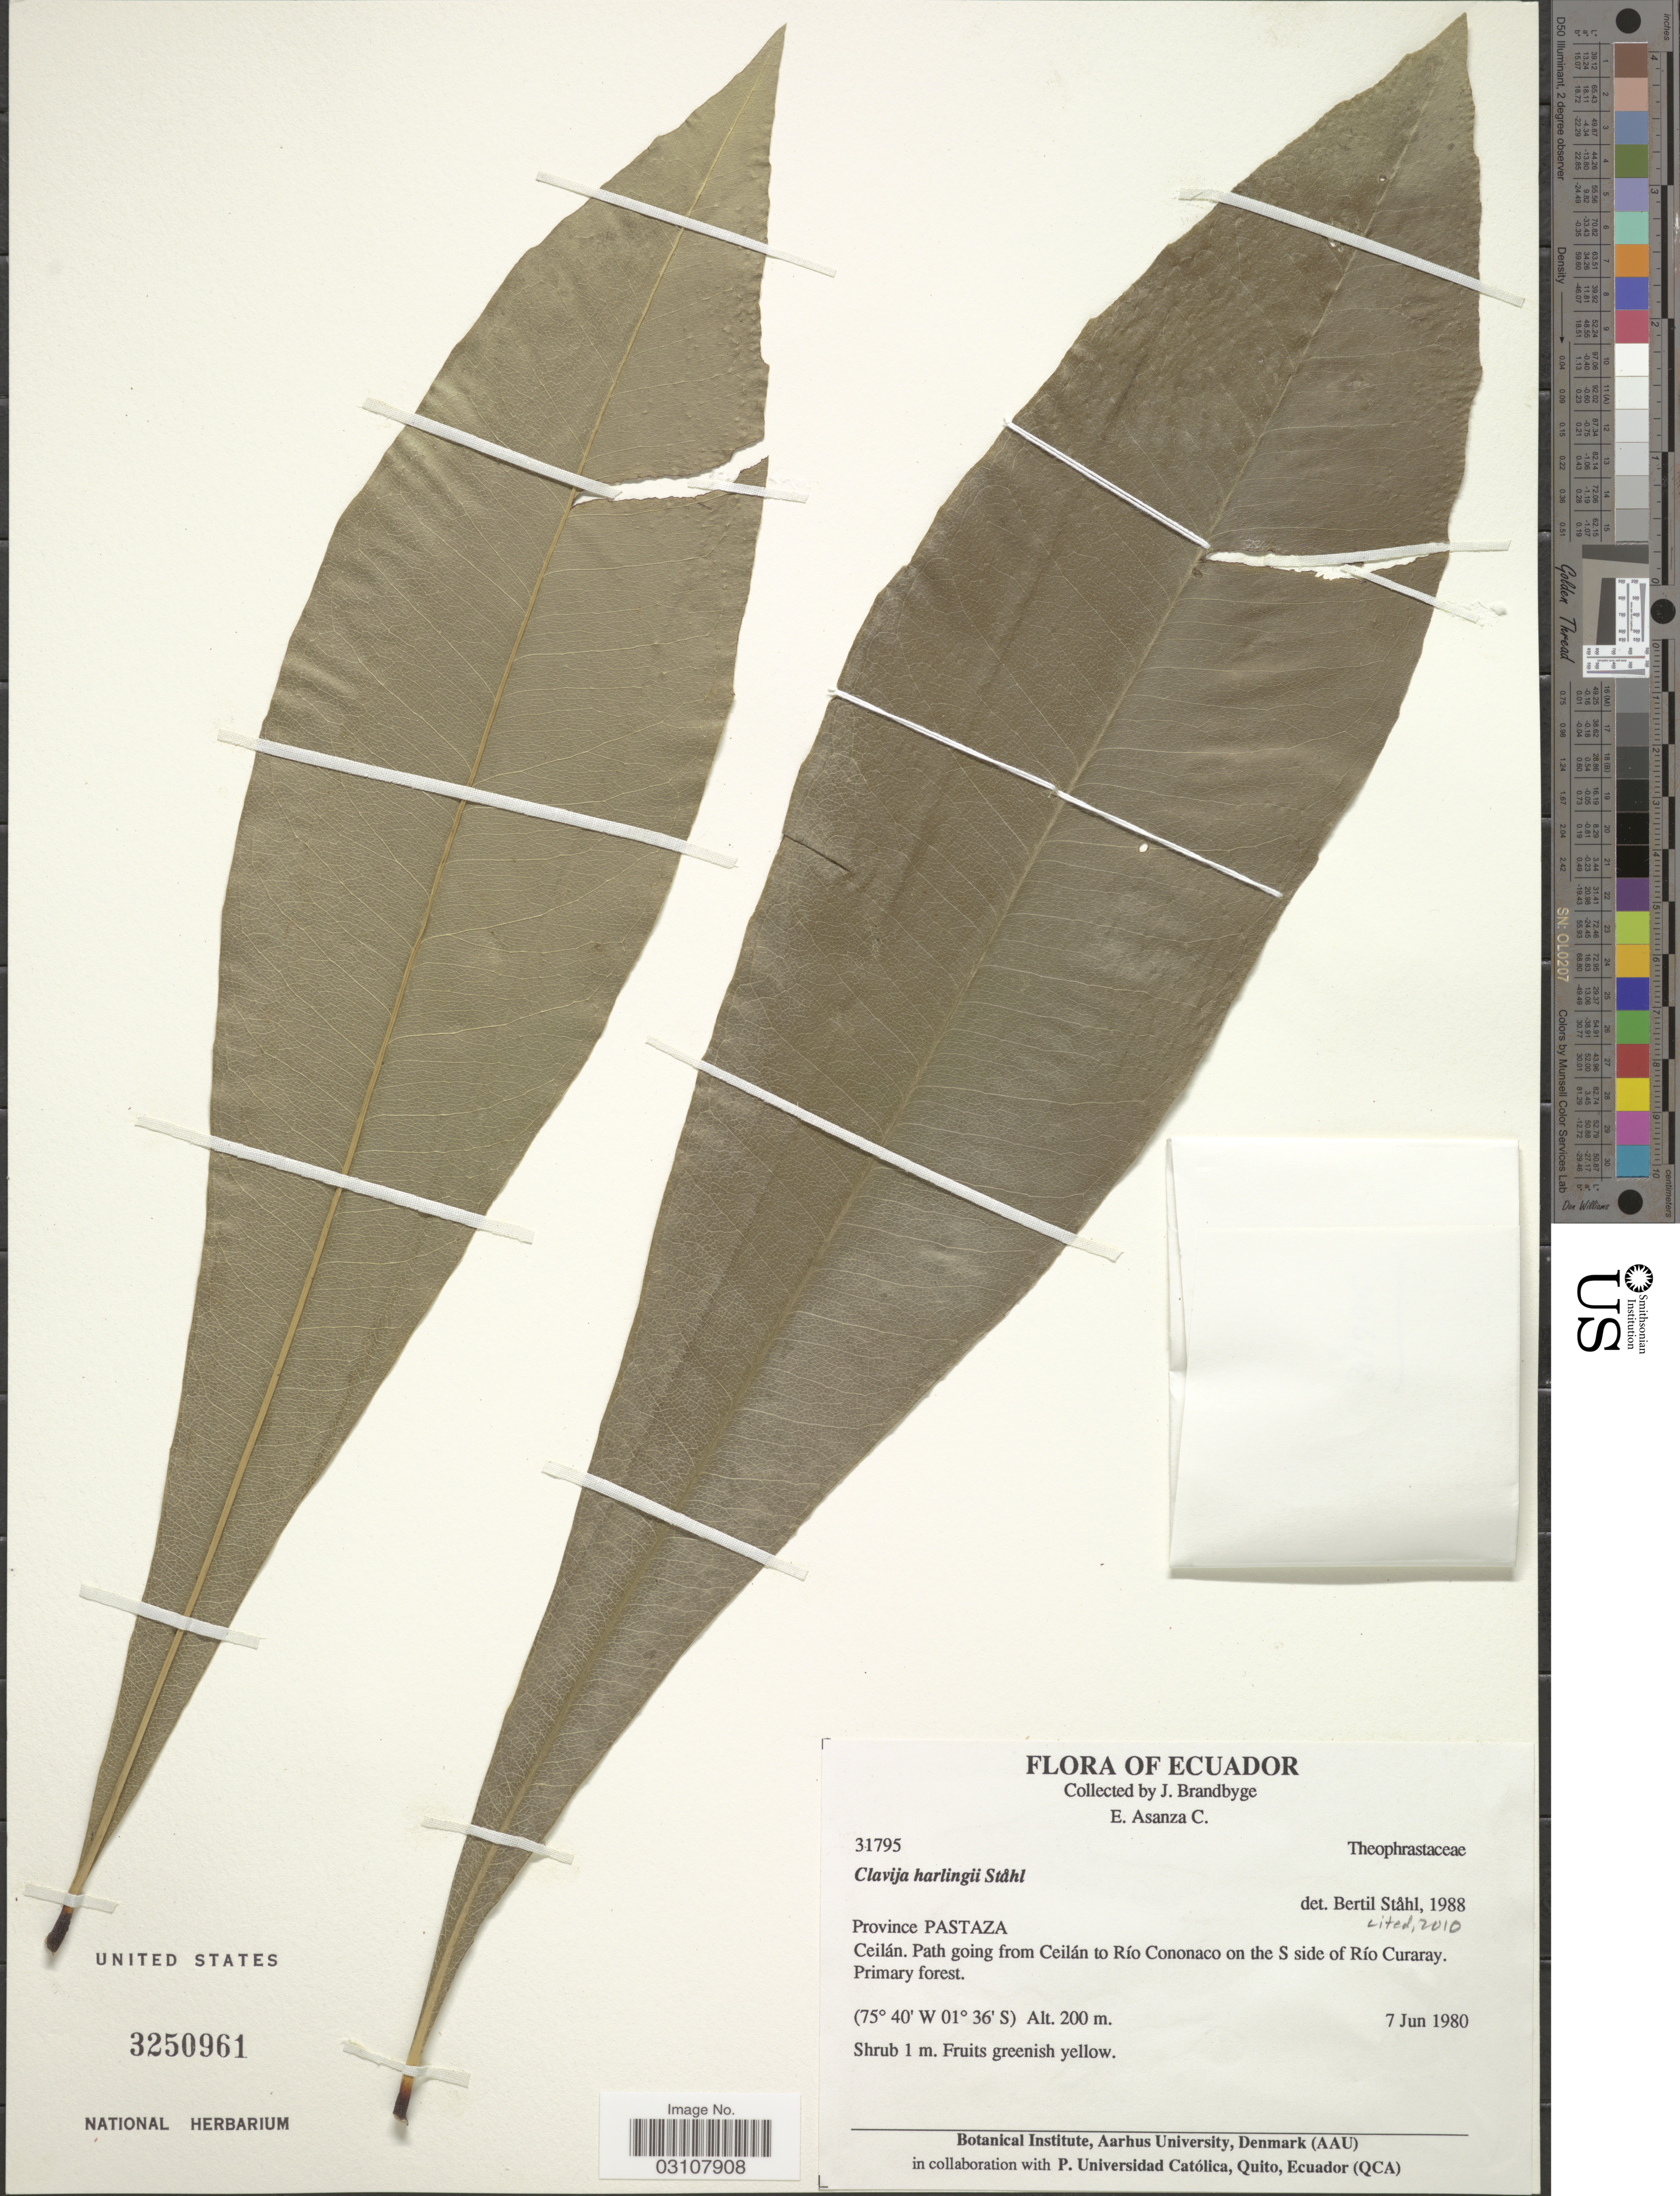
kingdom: Plantae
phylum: Tracheophyta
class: Magnoliopsida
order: Ericales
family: Primulaceae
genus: Clavija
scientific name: Clavija harlingii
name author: B. Ståhl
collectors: J. Brandbyge & E. Asanza C.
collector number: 31795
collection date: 1980-06-07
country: Ecuador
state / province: Pastaza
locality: Ceilán. Path going from Ceilán to Río Cononaco on the S side of Río Curaray.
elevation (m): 200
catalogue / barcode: US 3250961